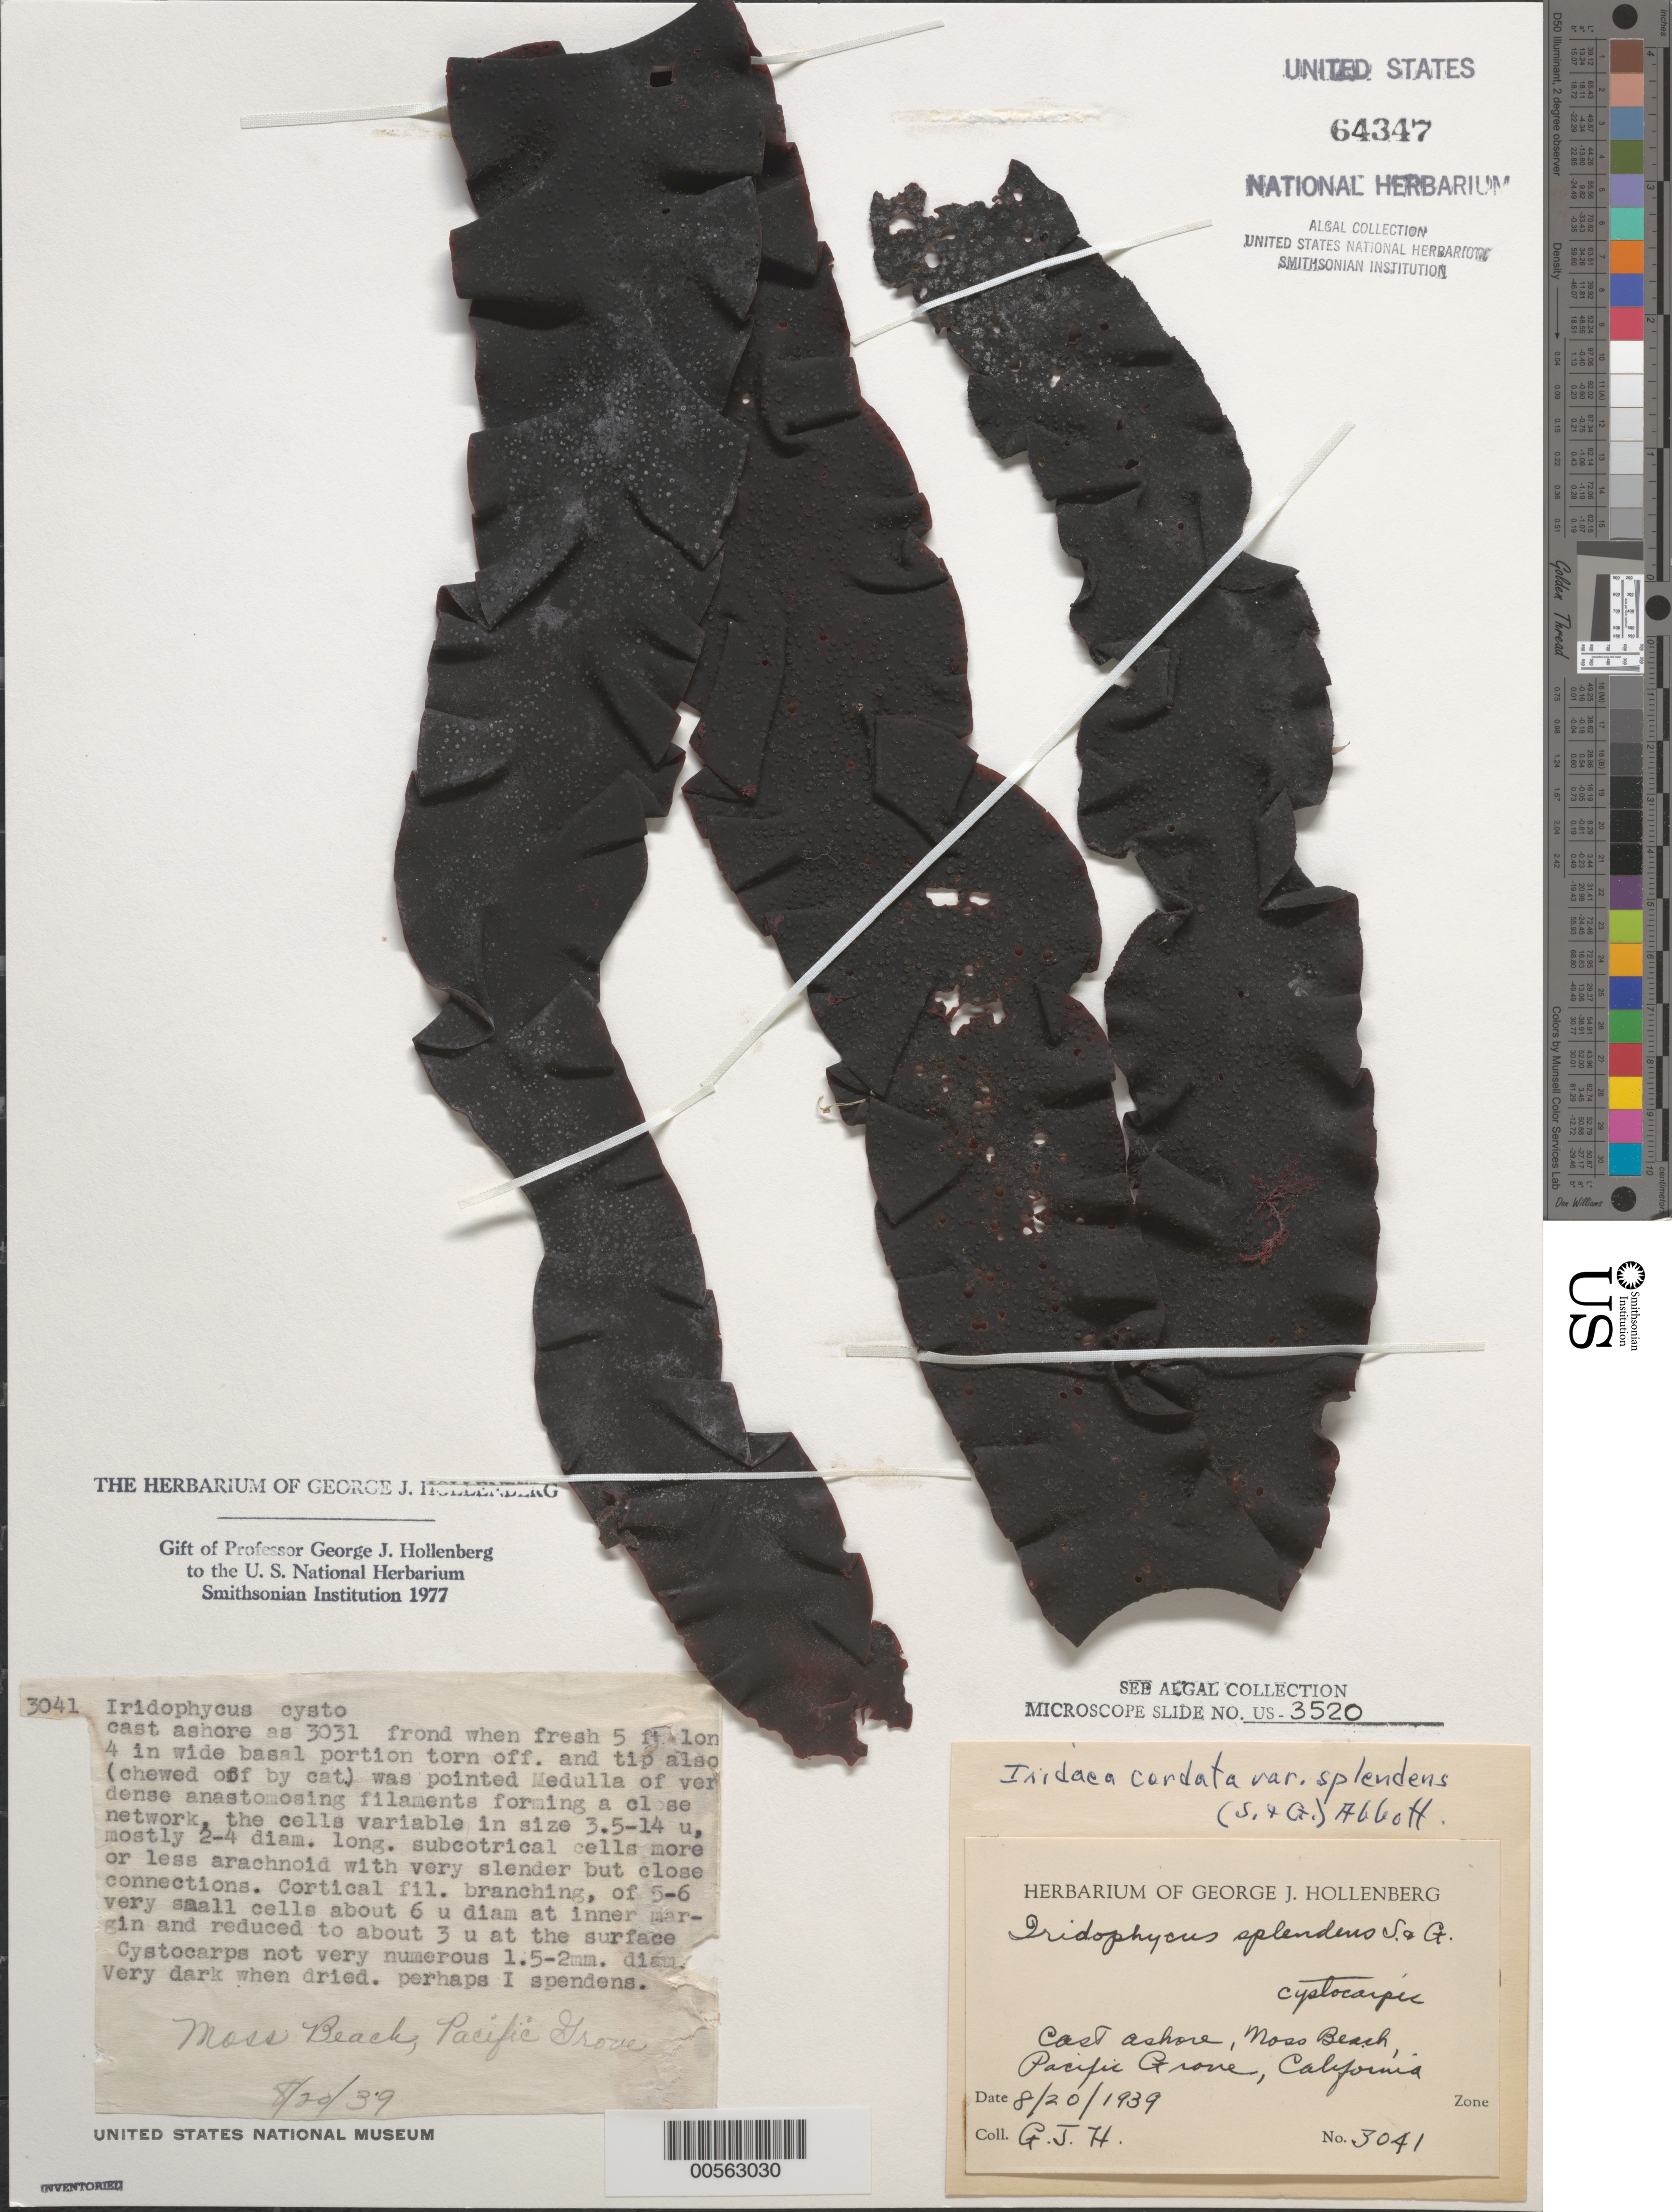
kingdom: Plantae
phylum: Rhodophyta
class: Florideophyceae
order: Gigartinales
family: Gigartinaceae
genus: Iridaea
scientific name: Iridaea cordata var. splendens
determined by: Hollenberg, George J.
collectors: G. Hollenberg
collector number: GJH 3041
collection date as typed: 20 Aug 1939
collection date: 1939-08-20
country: United States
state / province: California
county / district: Monterey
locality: Moss Beach, Pacific Grove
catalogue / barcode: US 64347